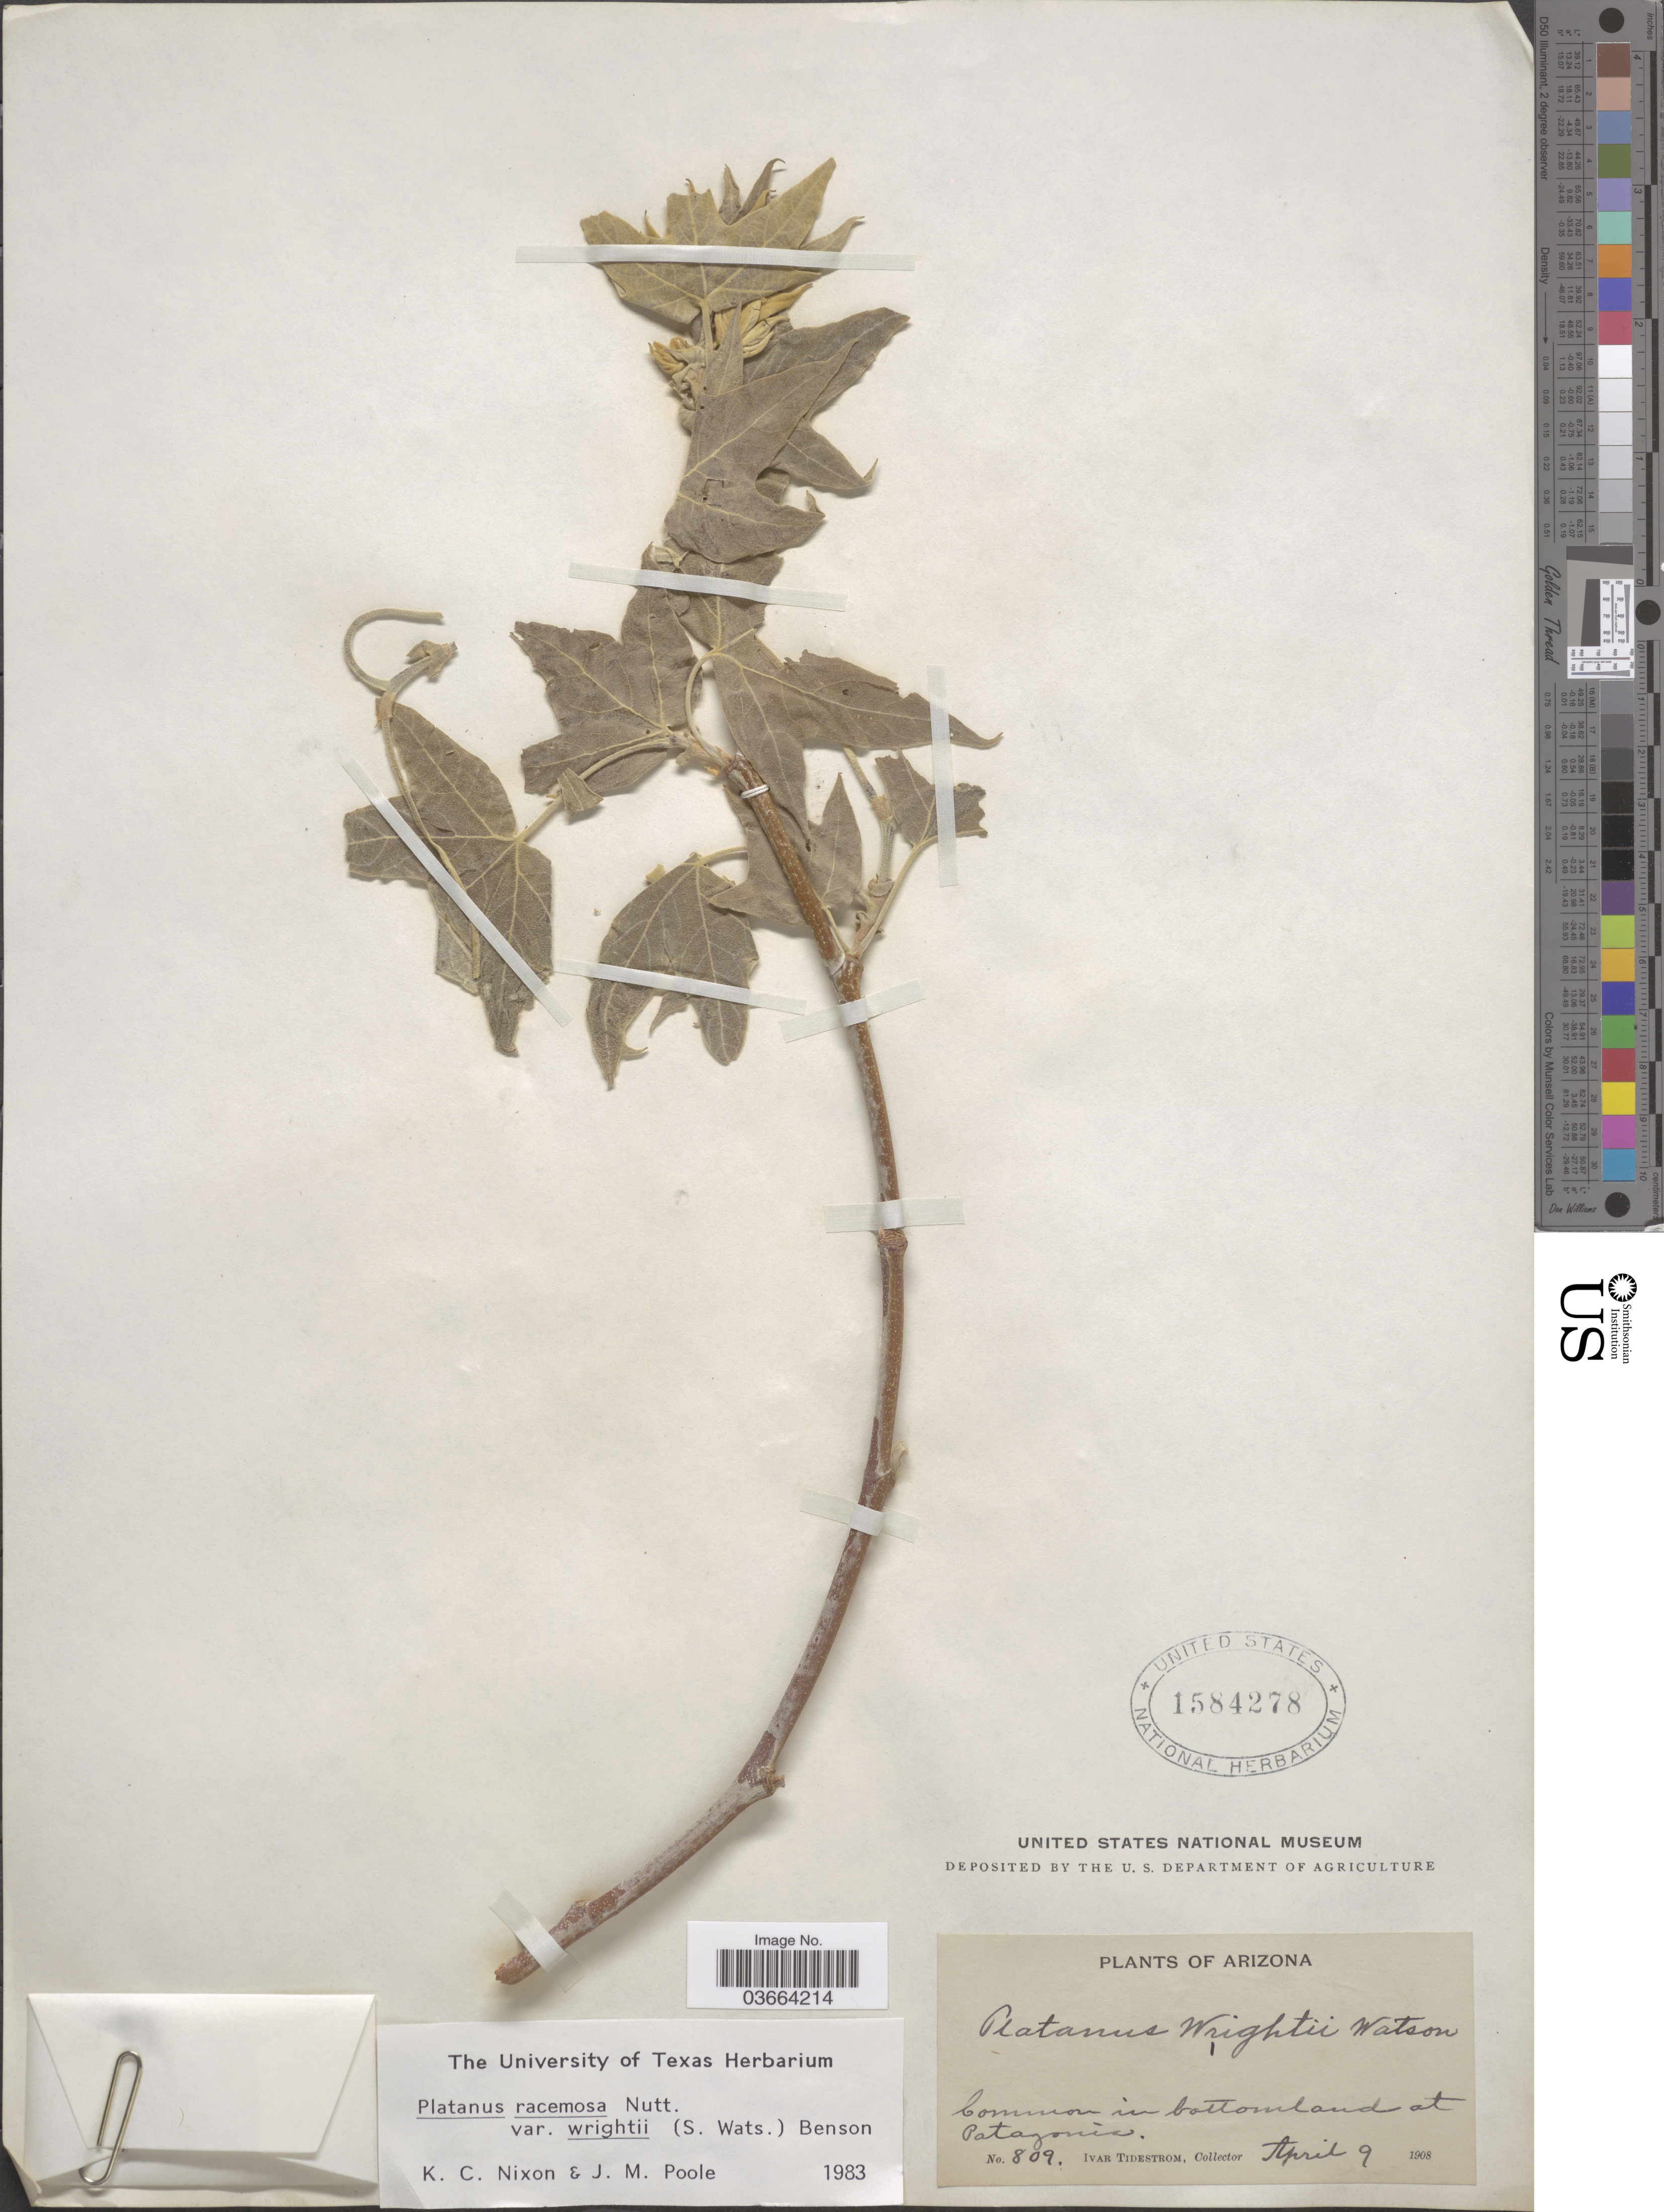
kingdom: Plantae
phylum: Tracheophyta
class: Magnoliopsida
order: Proteales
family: Platanaceae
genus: Platanus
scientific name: Platanus racemosa var. wrightii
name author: (S. Watson) L.D. Benson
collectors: I. F. Tidestrom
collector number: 809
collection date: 1908-04-09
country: United States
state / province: Arizona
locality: Common in bottomland at Patagonia.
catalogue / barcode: US 1584278